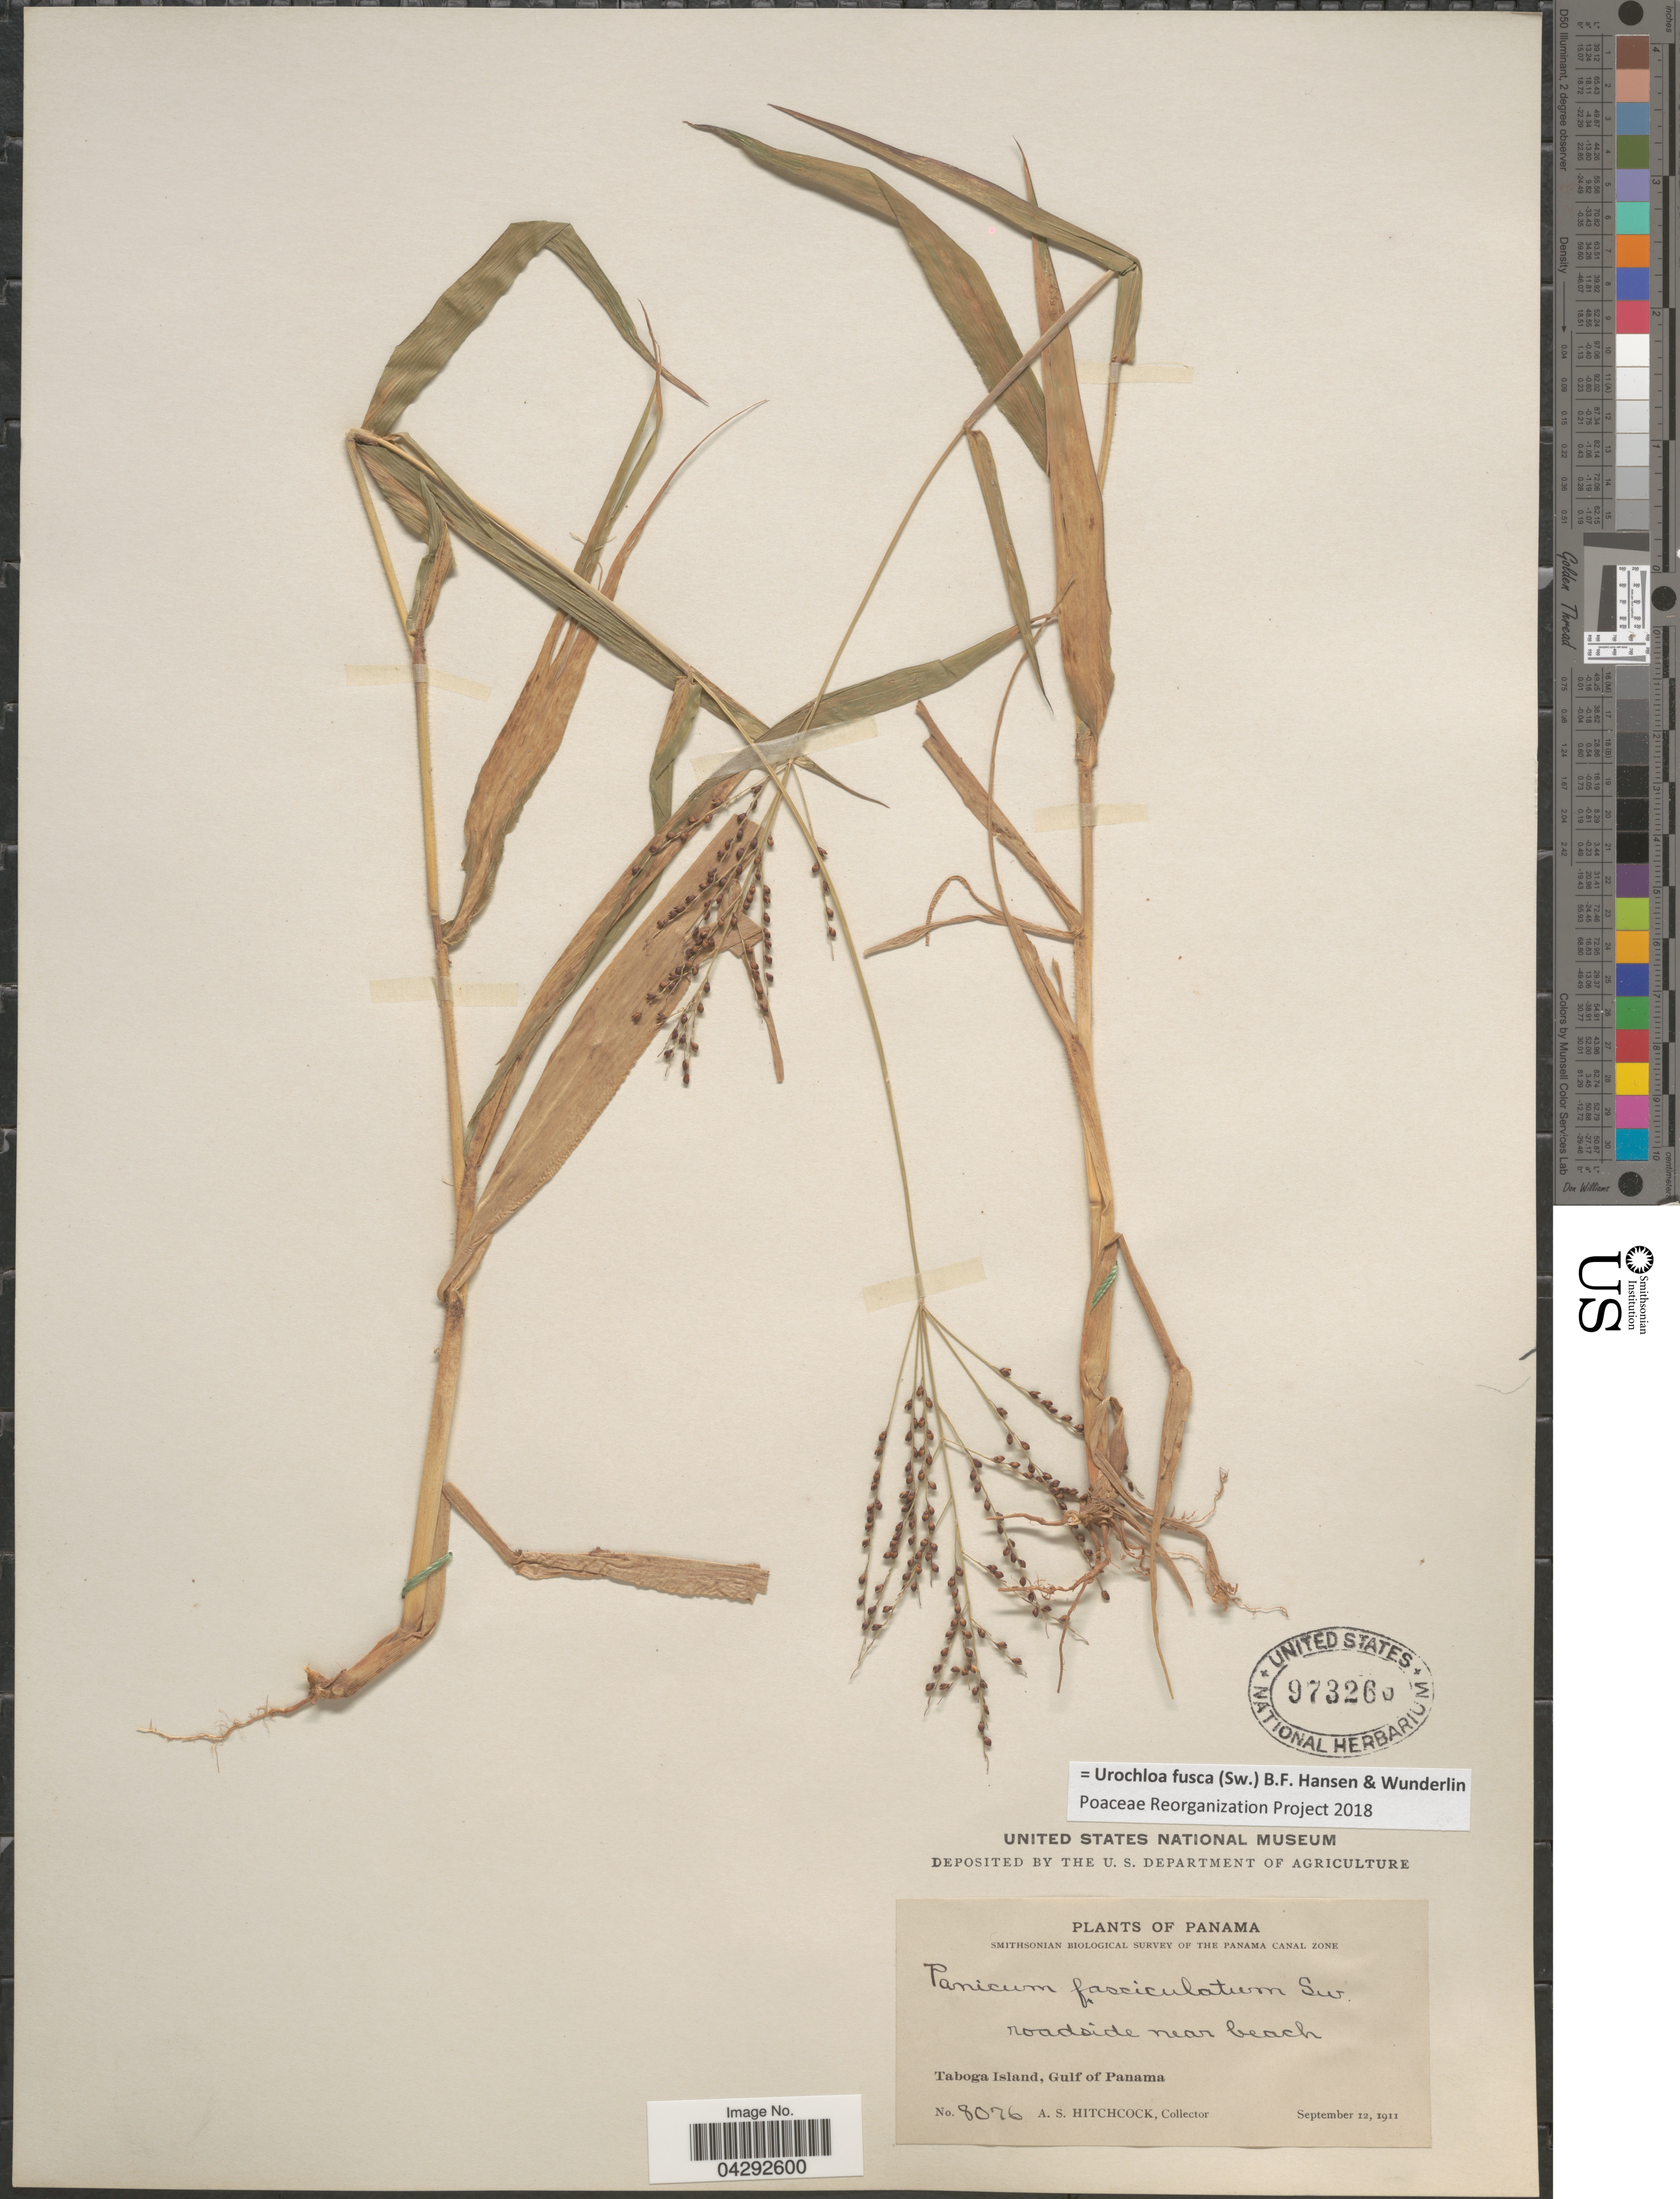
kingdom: Plantae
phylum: Tracheophyta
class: Liliopsida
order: Poales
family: Poaceae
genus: Urochloa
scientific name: Urochloa fusca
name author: (Sw.) B.F. Hansen & Wunderlin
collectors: A. S. Hitchcock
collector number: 8076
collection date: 1911-09-12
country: Panama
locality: Smithsonian Biological Survey of the Panama Canal Zone. Roadside near beach. Taboga Island, Gulf of Panama.